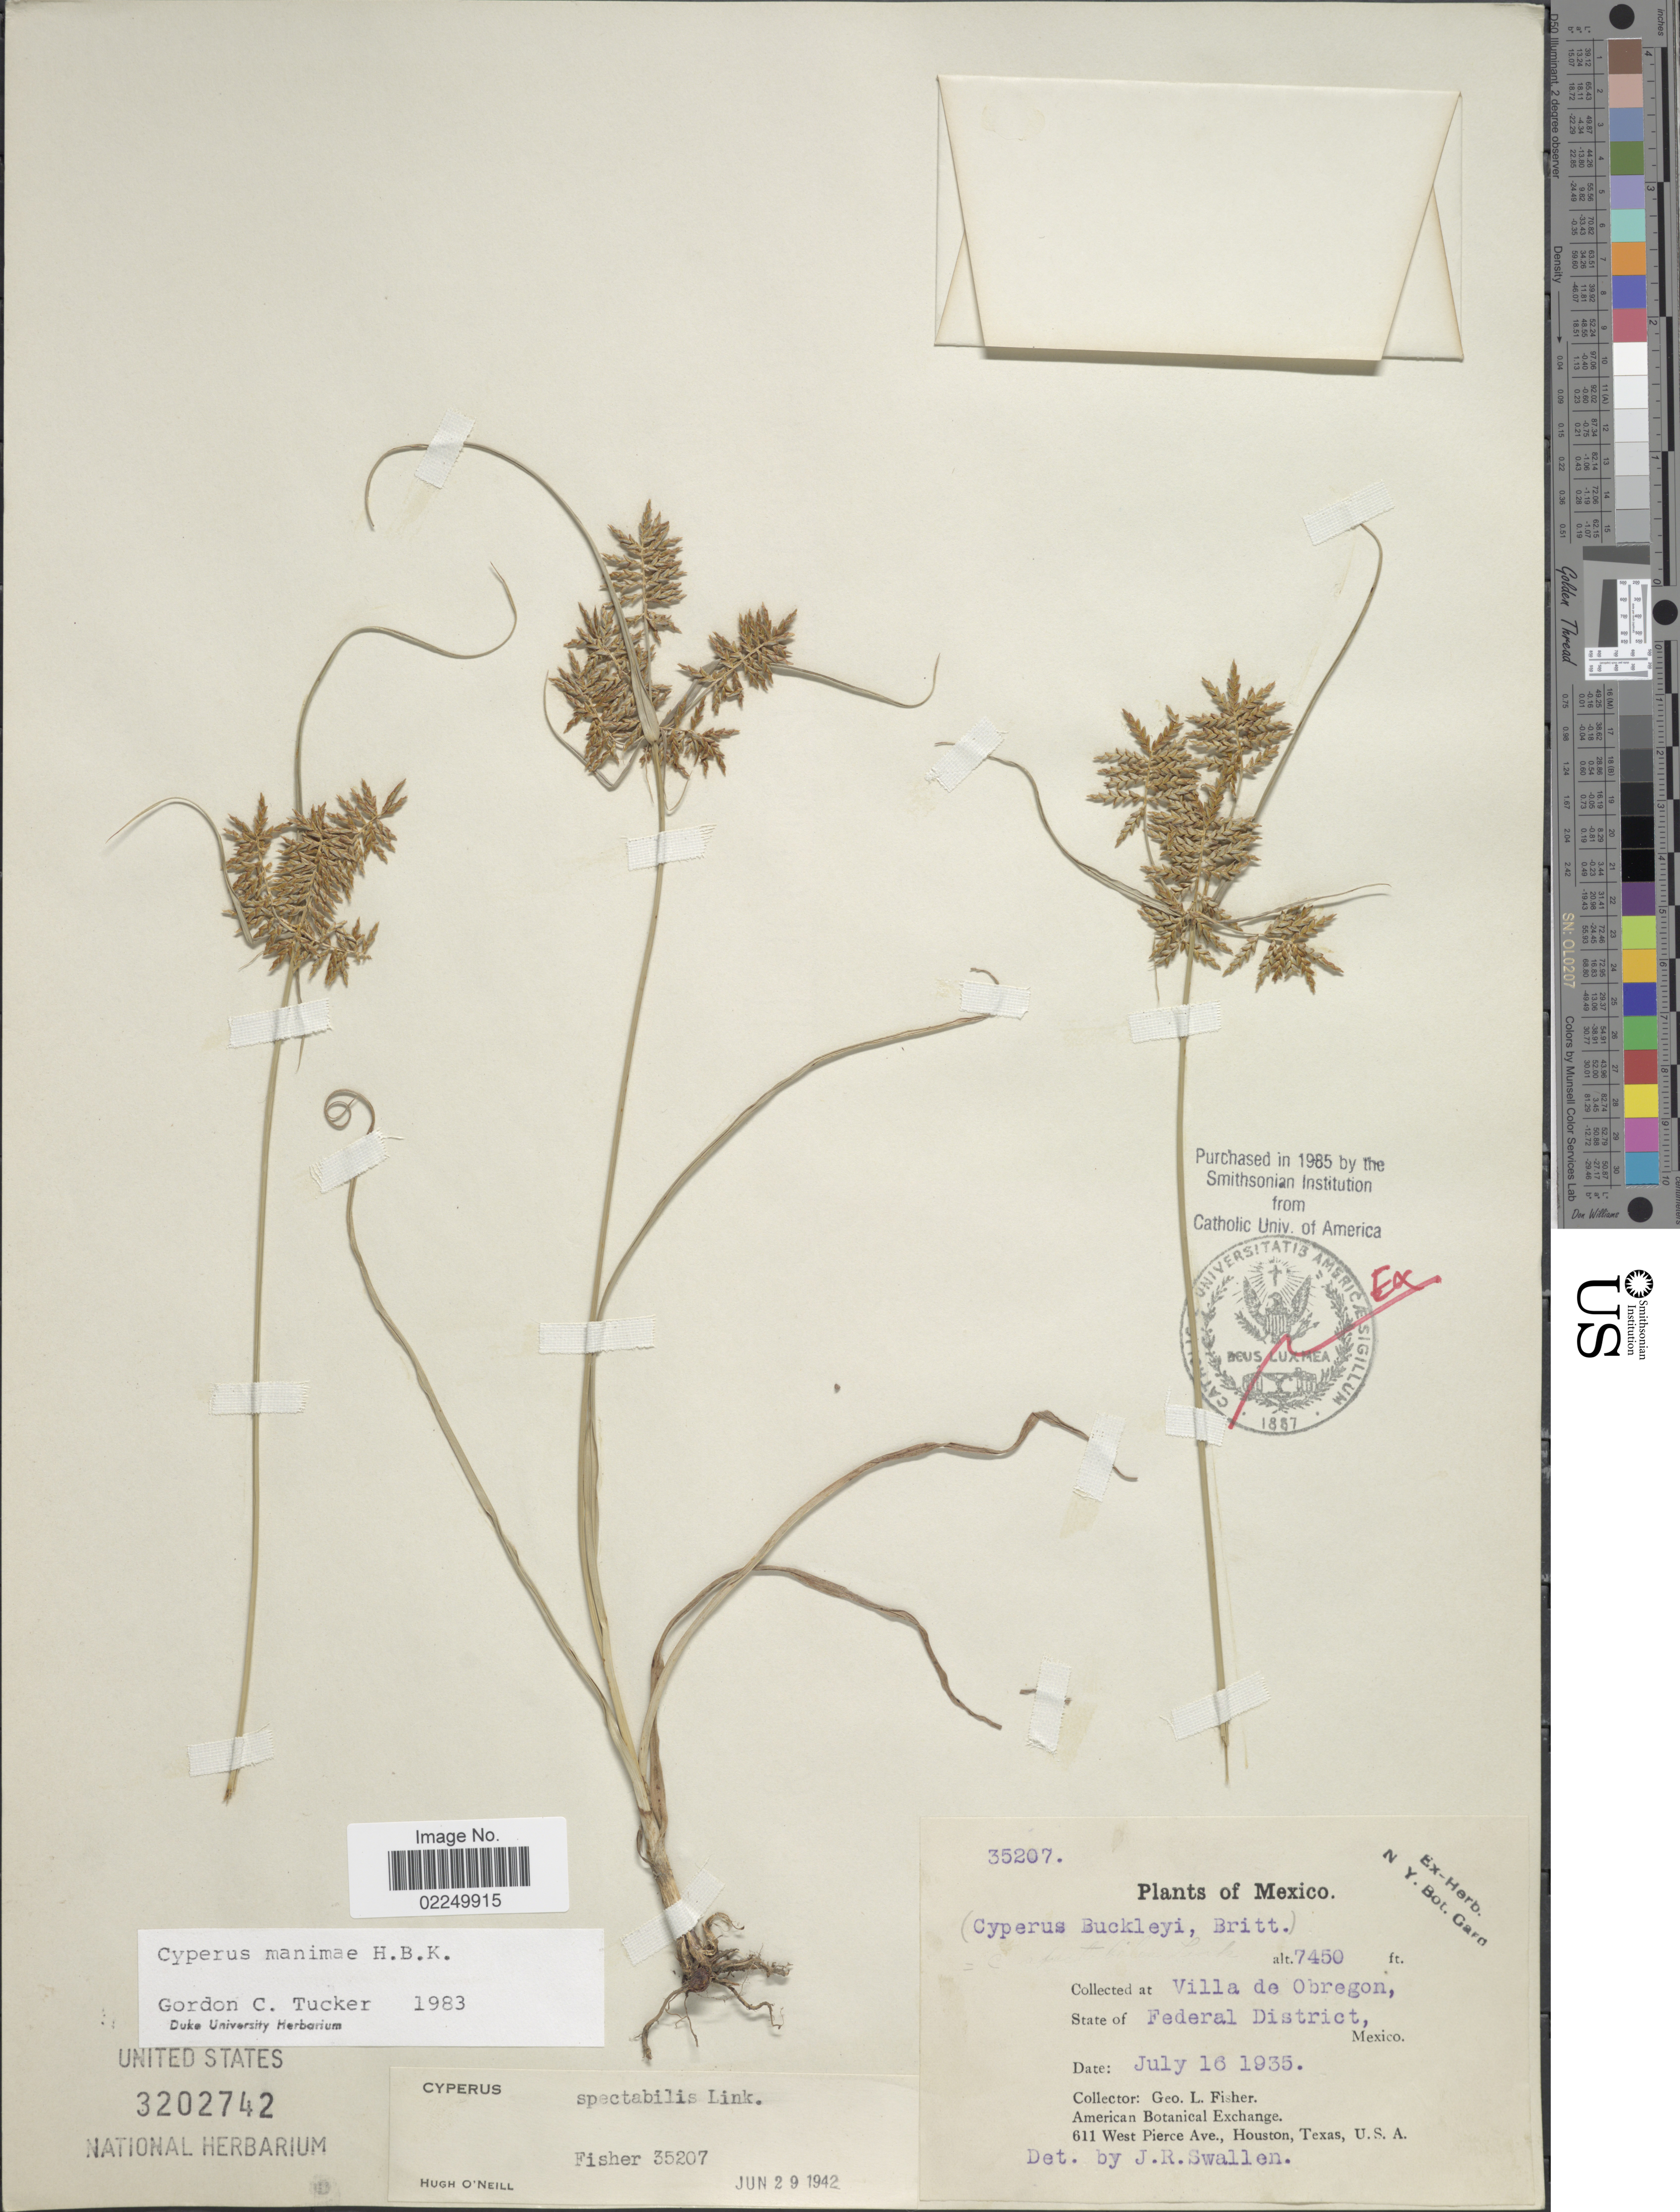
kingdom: Plantae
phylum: Tracheophyta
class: Liliopsida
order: Poales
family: Cyperaceae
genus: Cyperus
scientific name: Cyperus manimae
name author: Kunth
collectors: G. L. Fisher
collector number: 35207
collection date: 1935-07-16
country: Mexico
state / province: Distrito Federal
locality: Villa de Obregon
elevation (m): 2271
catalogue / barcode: US 3202742